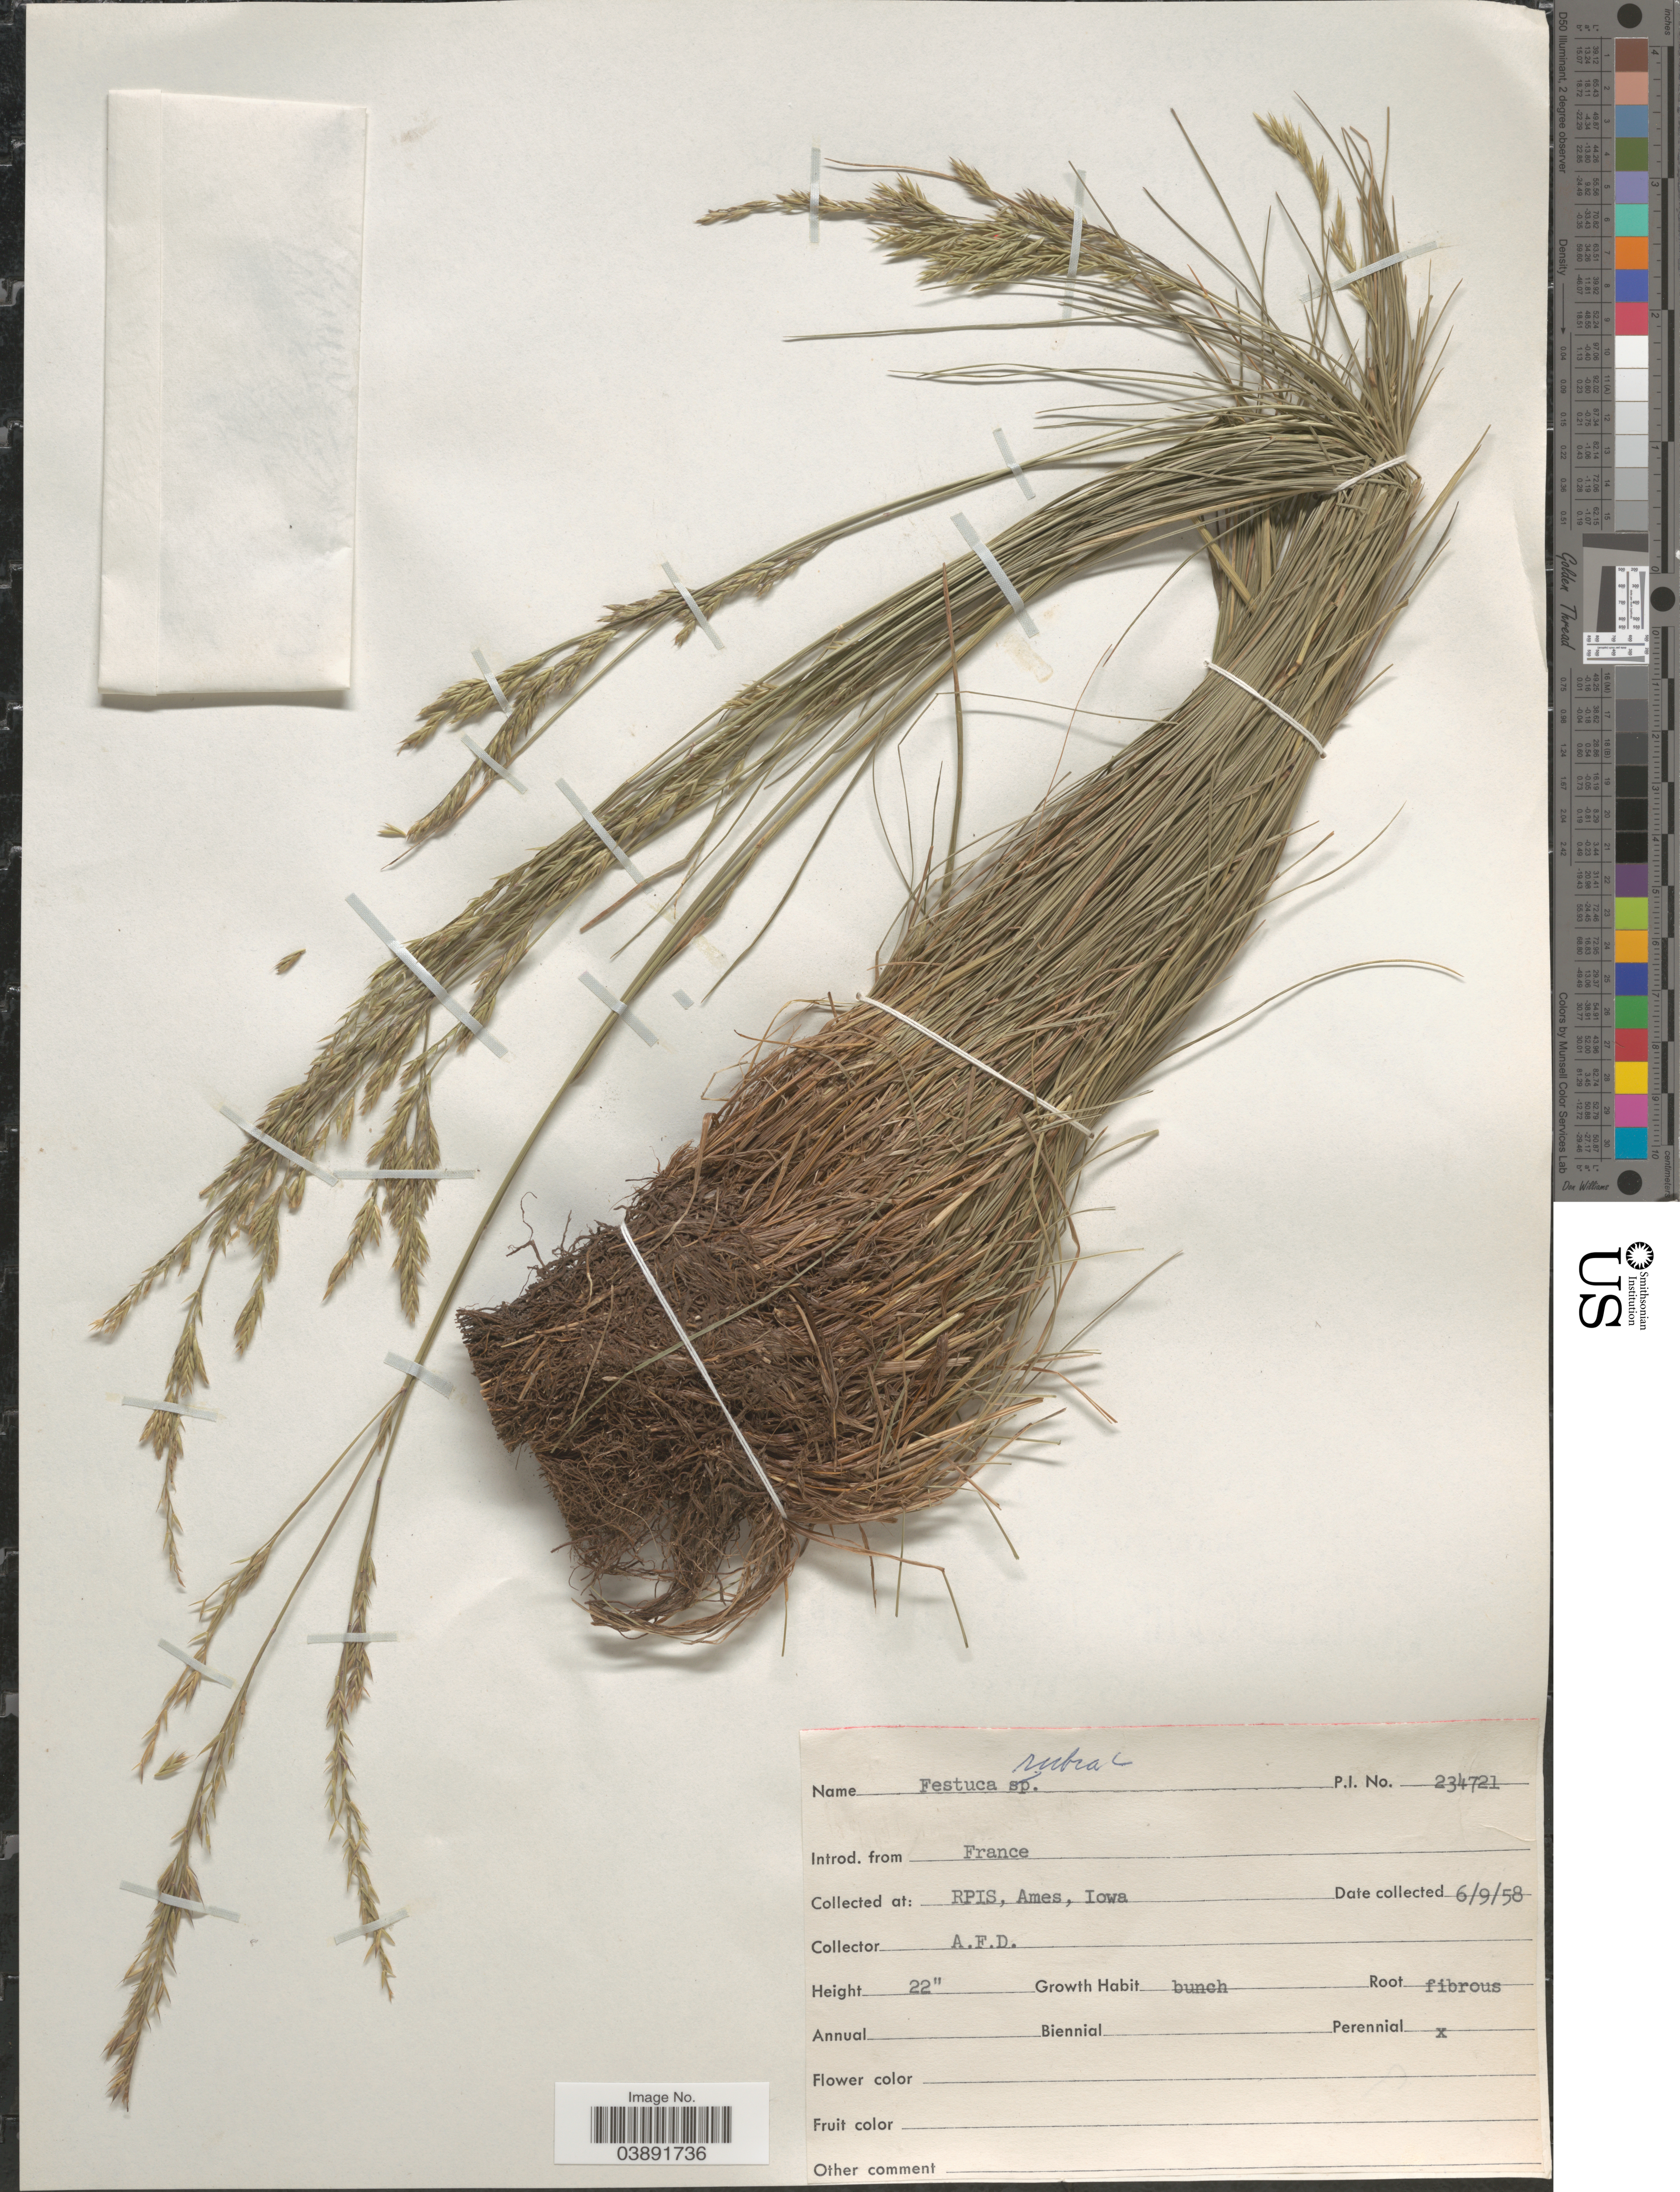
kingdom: Plantae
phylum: Tracheophyta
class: Liliopsida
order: Poales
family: Poaceae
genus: Festuca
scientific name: Festuca rubra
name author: L.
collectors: A. D.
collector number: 234721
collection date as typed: Transcribed d/m/y: 9/6/58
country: United States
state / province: Iowa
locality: RPIS, Ames.